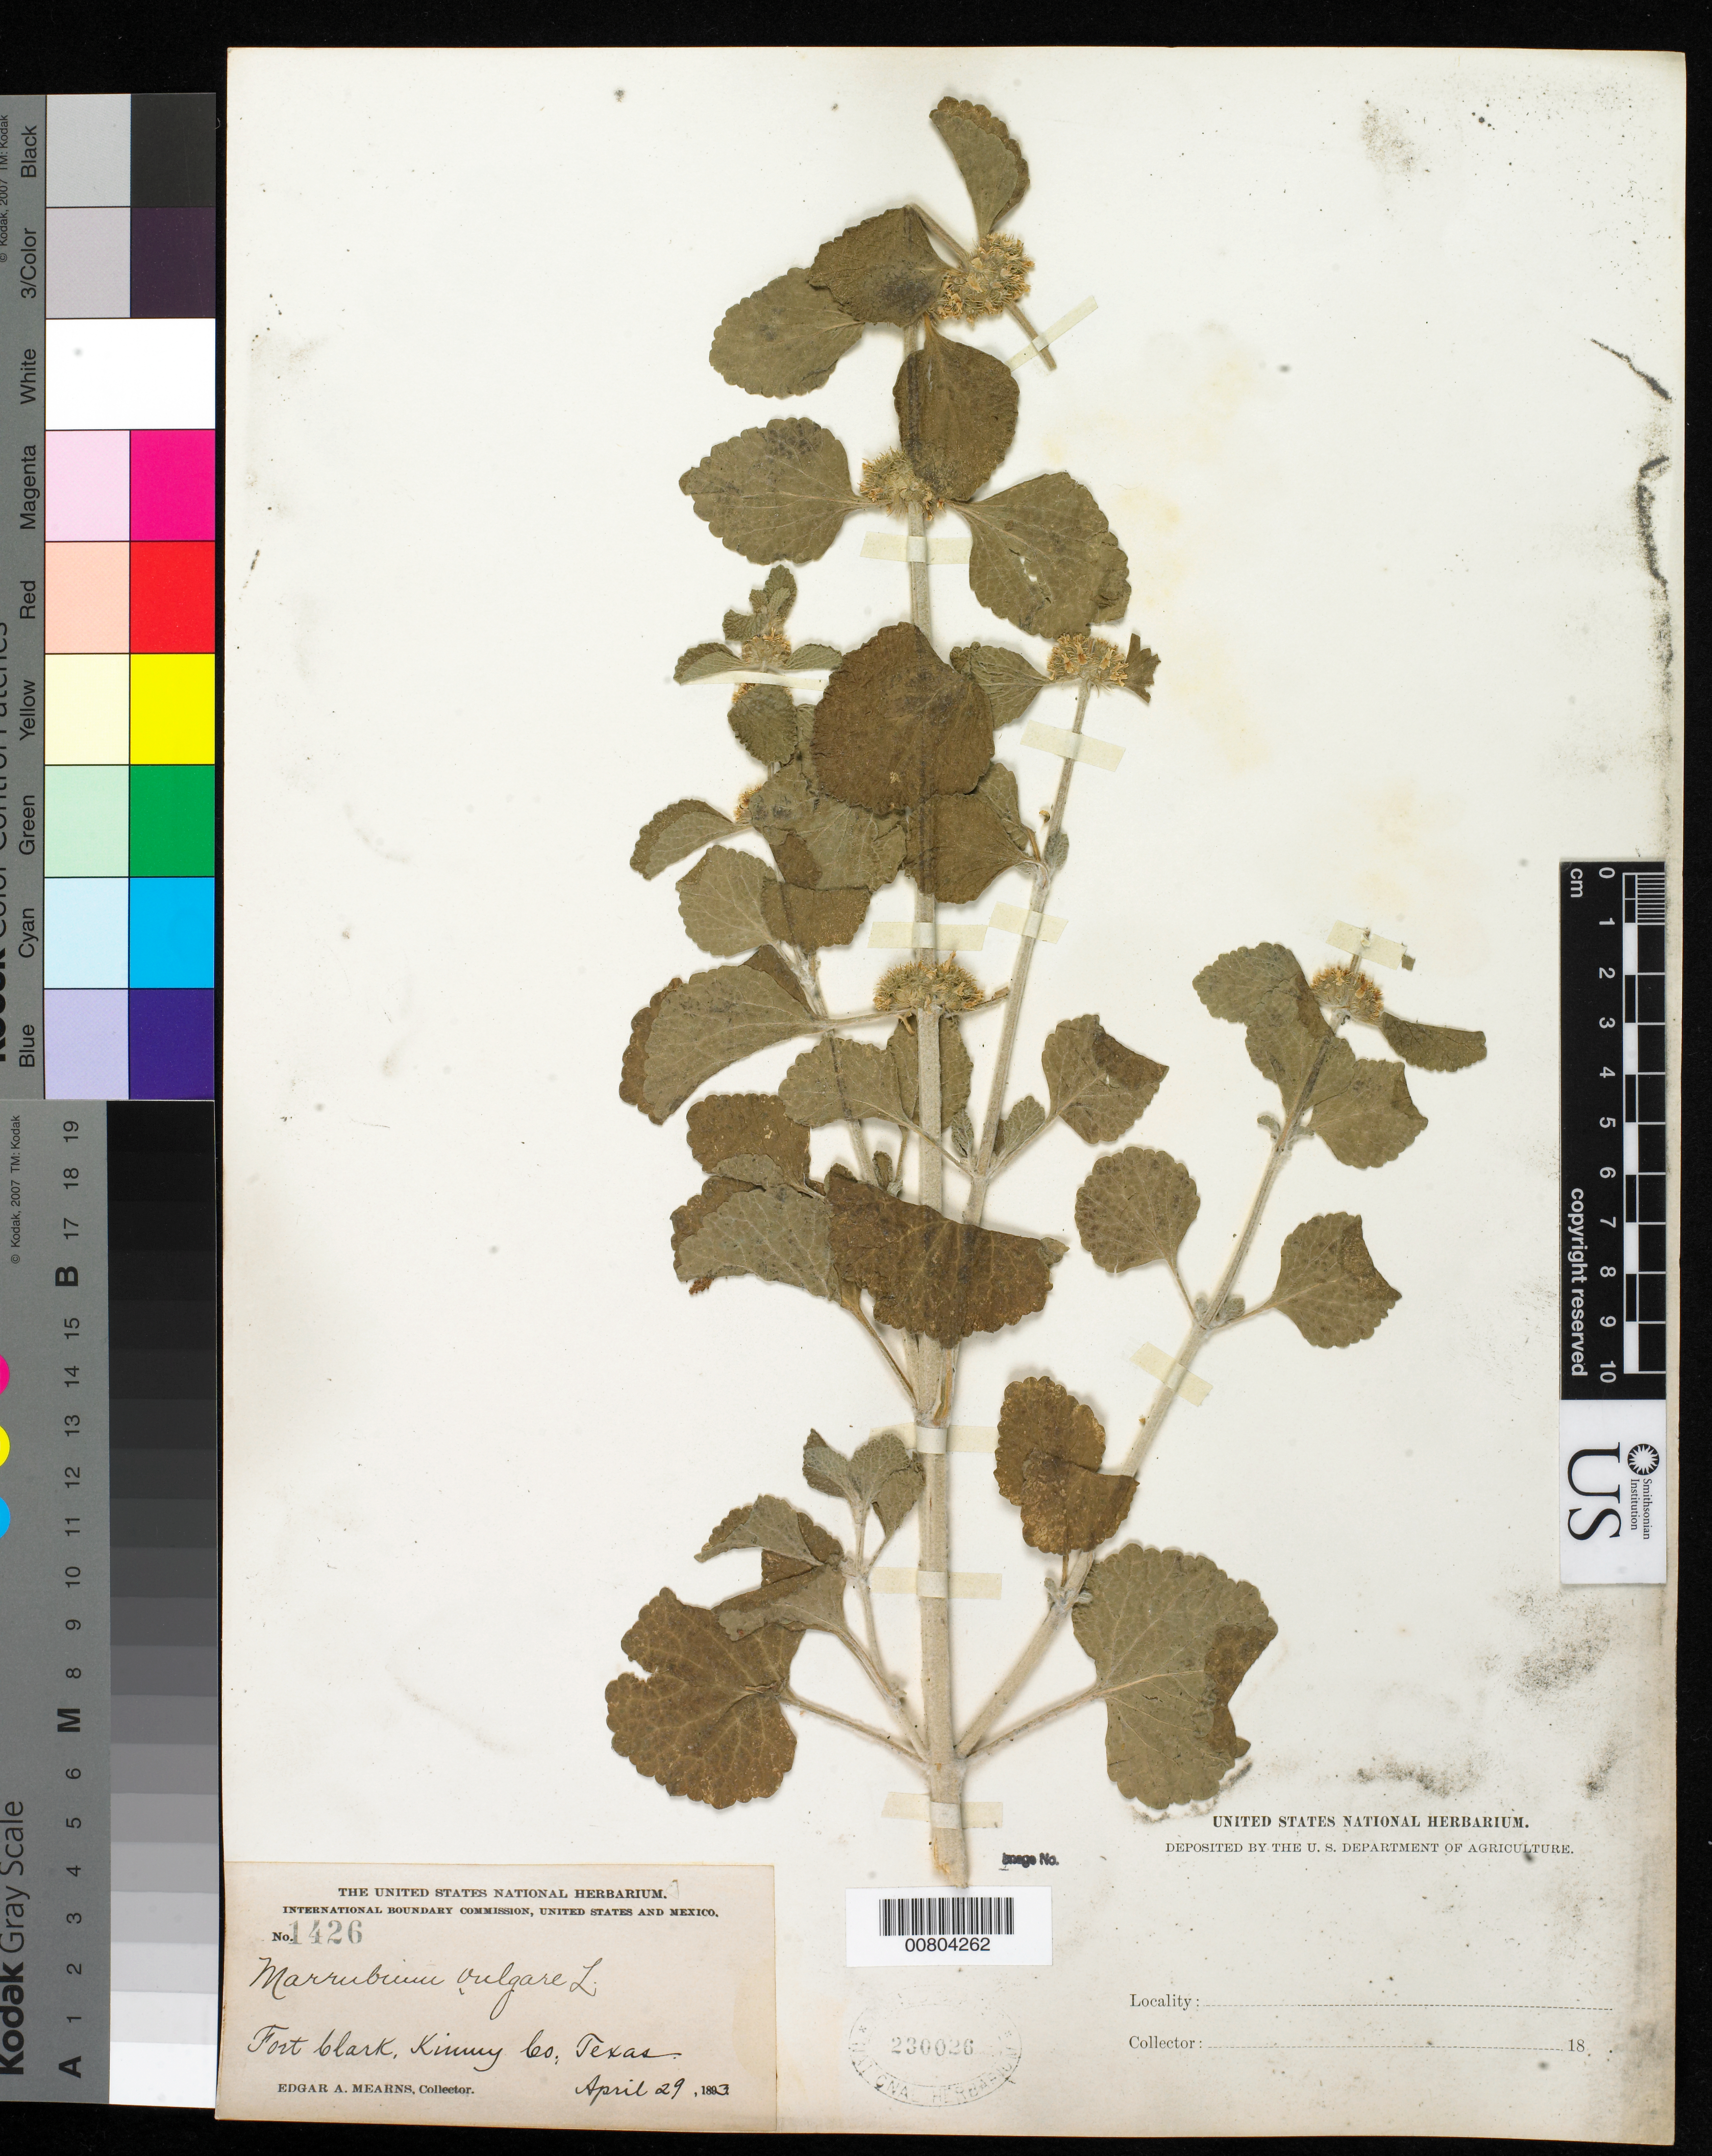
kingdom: Plantae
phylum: Tracheophyta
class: Magnoliopsida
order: Lamiales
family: Lamiaceae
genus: Marrubium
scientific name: Marrubium vulgare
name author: L.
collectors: E. A. Mearns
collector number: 1426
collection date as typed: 29 Apr 1893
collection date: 1893-04-29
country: United States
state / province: Texas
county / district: Kinney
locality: Fort Clark, Kinney County, Texas.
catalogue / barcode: US 230026